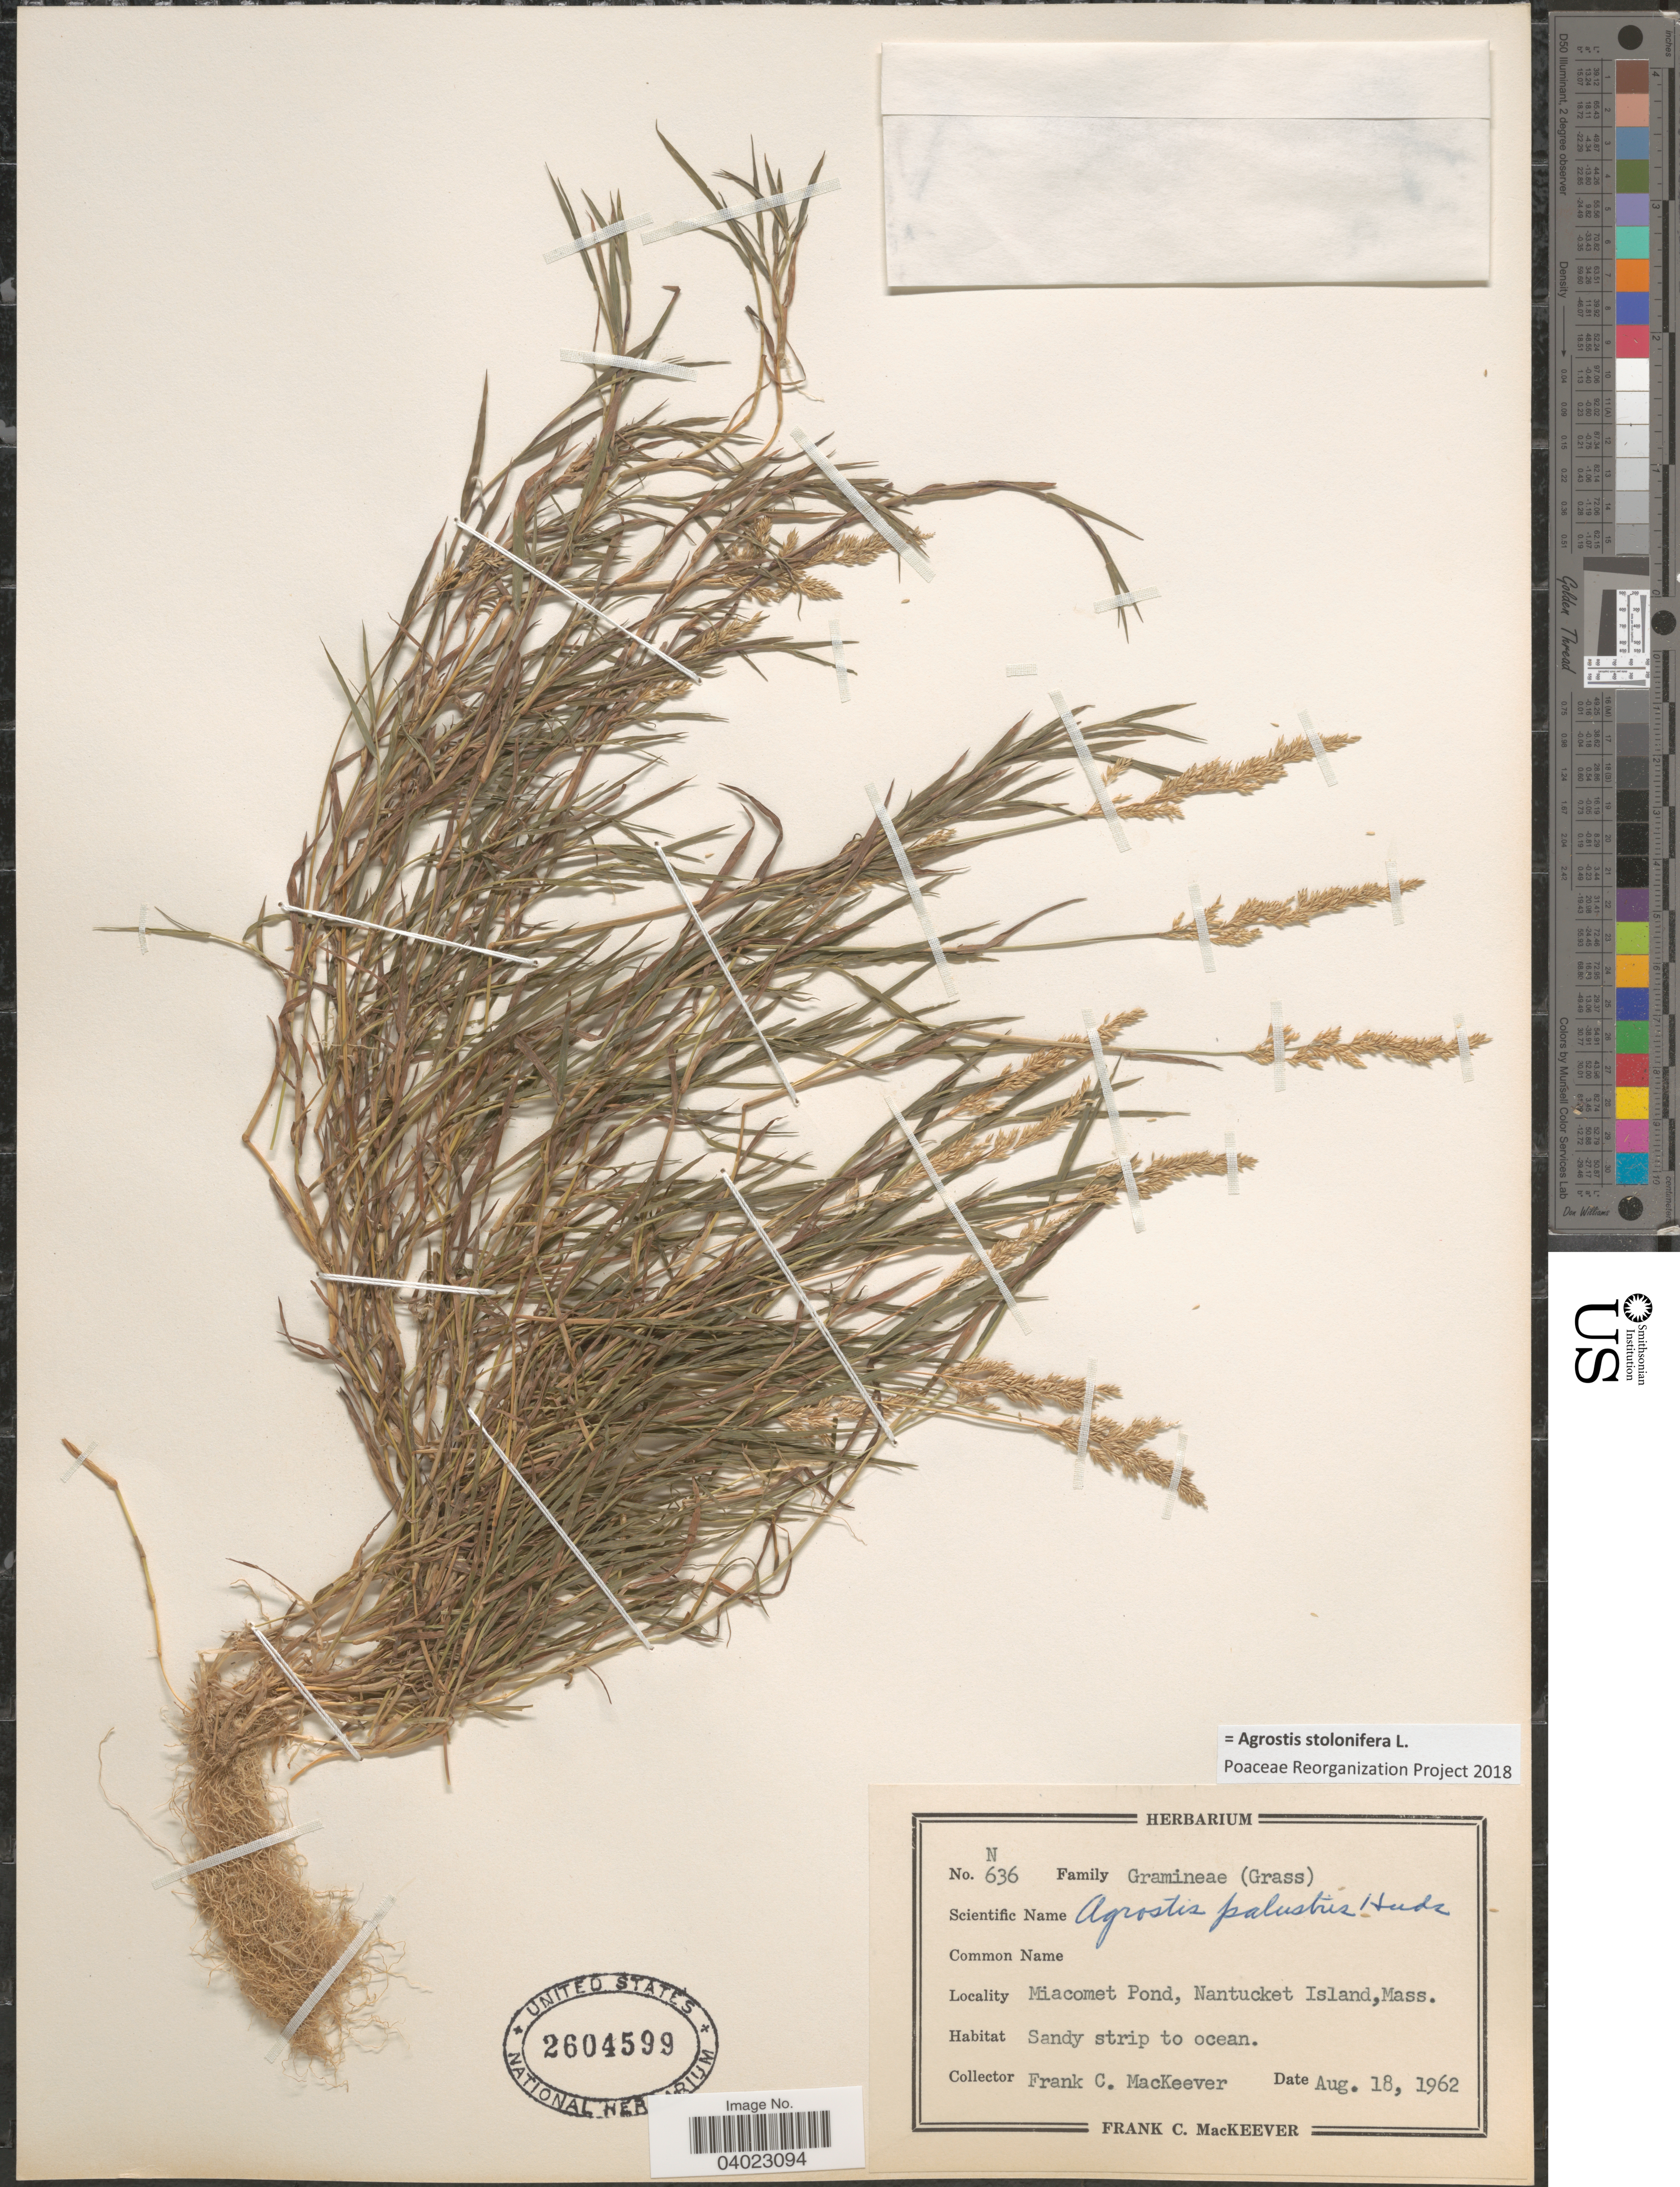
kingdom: Plantae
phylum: Tracheophyta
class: Liliopsida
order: Poales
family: Poaceae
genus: Agrostis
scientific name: Agrostis stolonifera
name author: L.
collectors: F. C. MacKeever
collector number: N636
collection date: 1962-08-18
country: United States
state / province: Massachusetts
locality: Miacomet Pond, Nantucket Island. Sandy strip to ocean.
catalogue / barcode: US 2604599